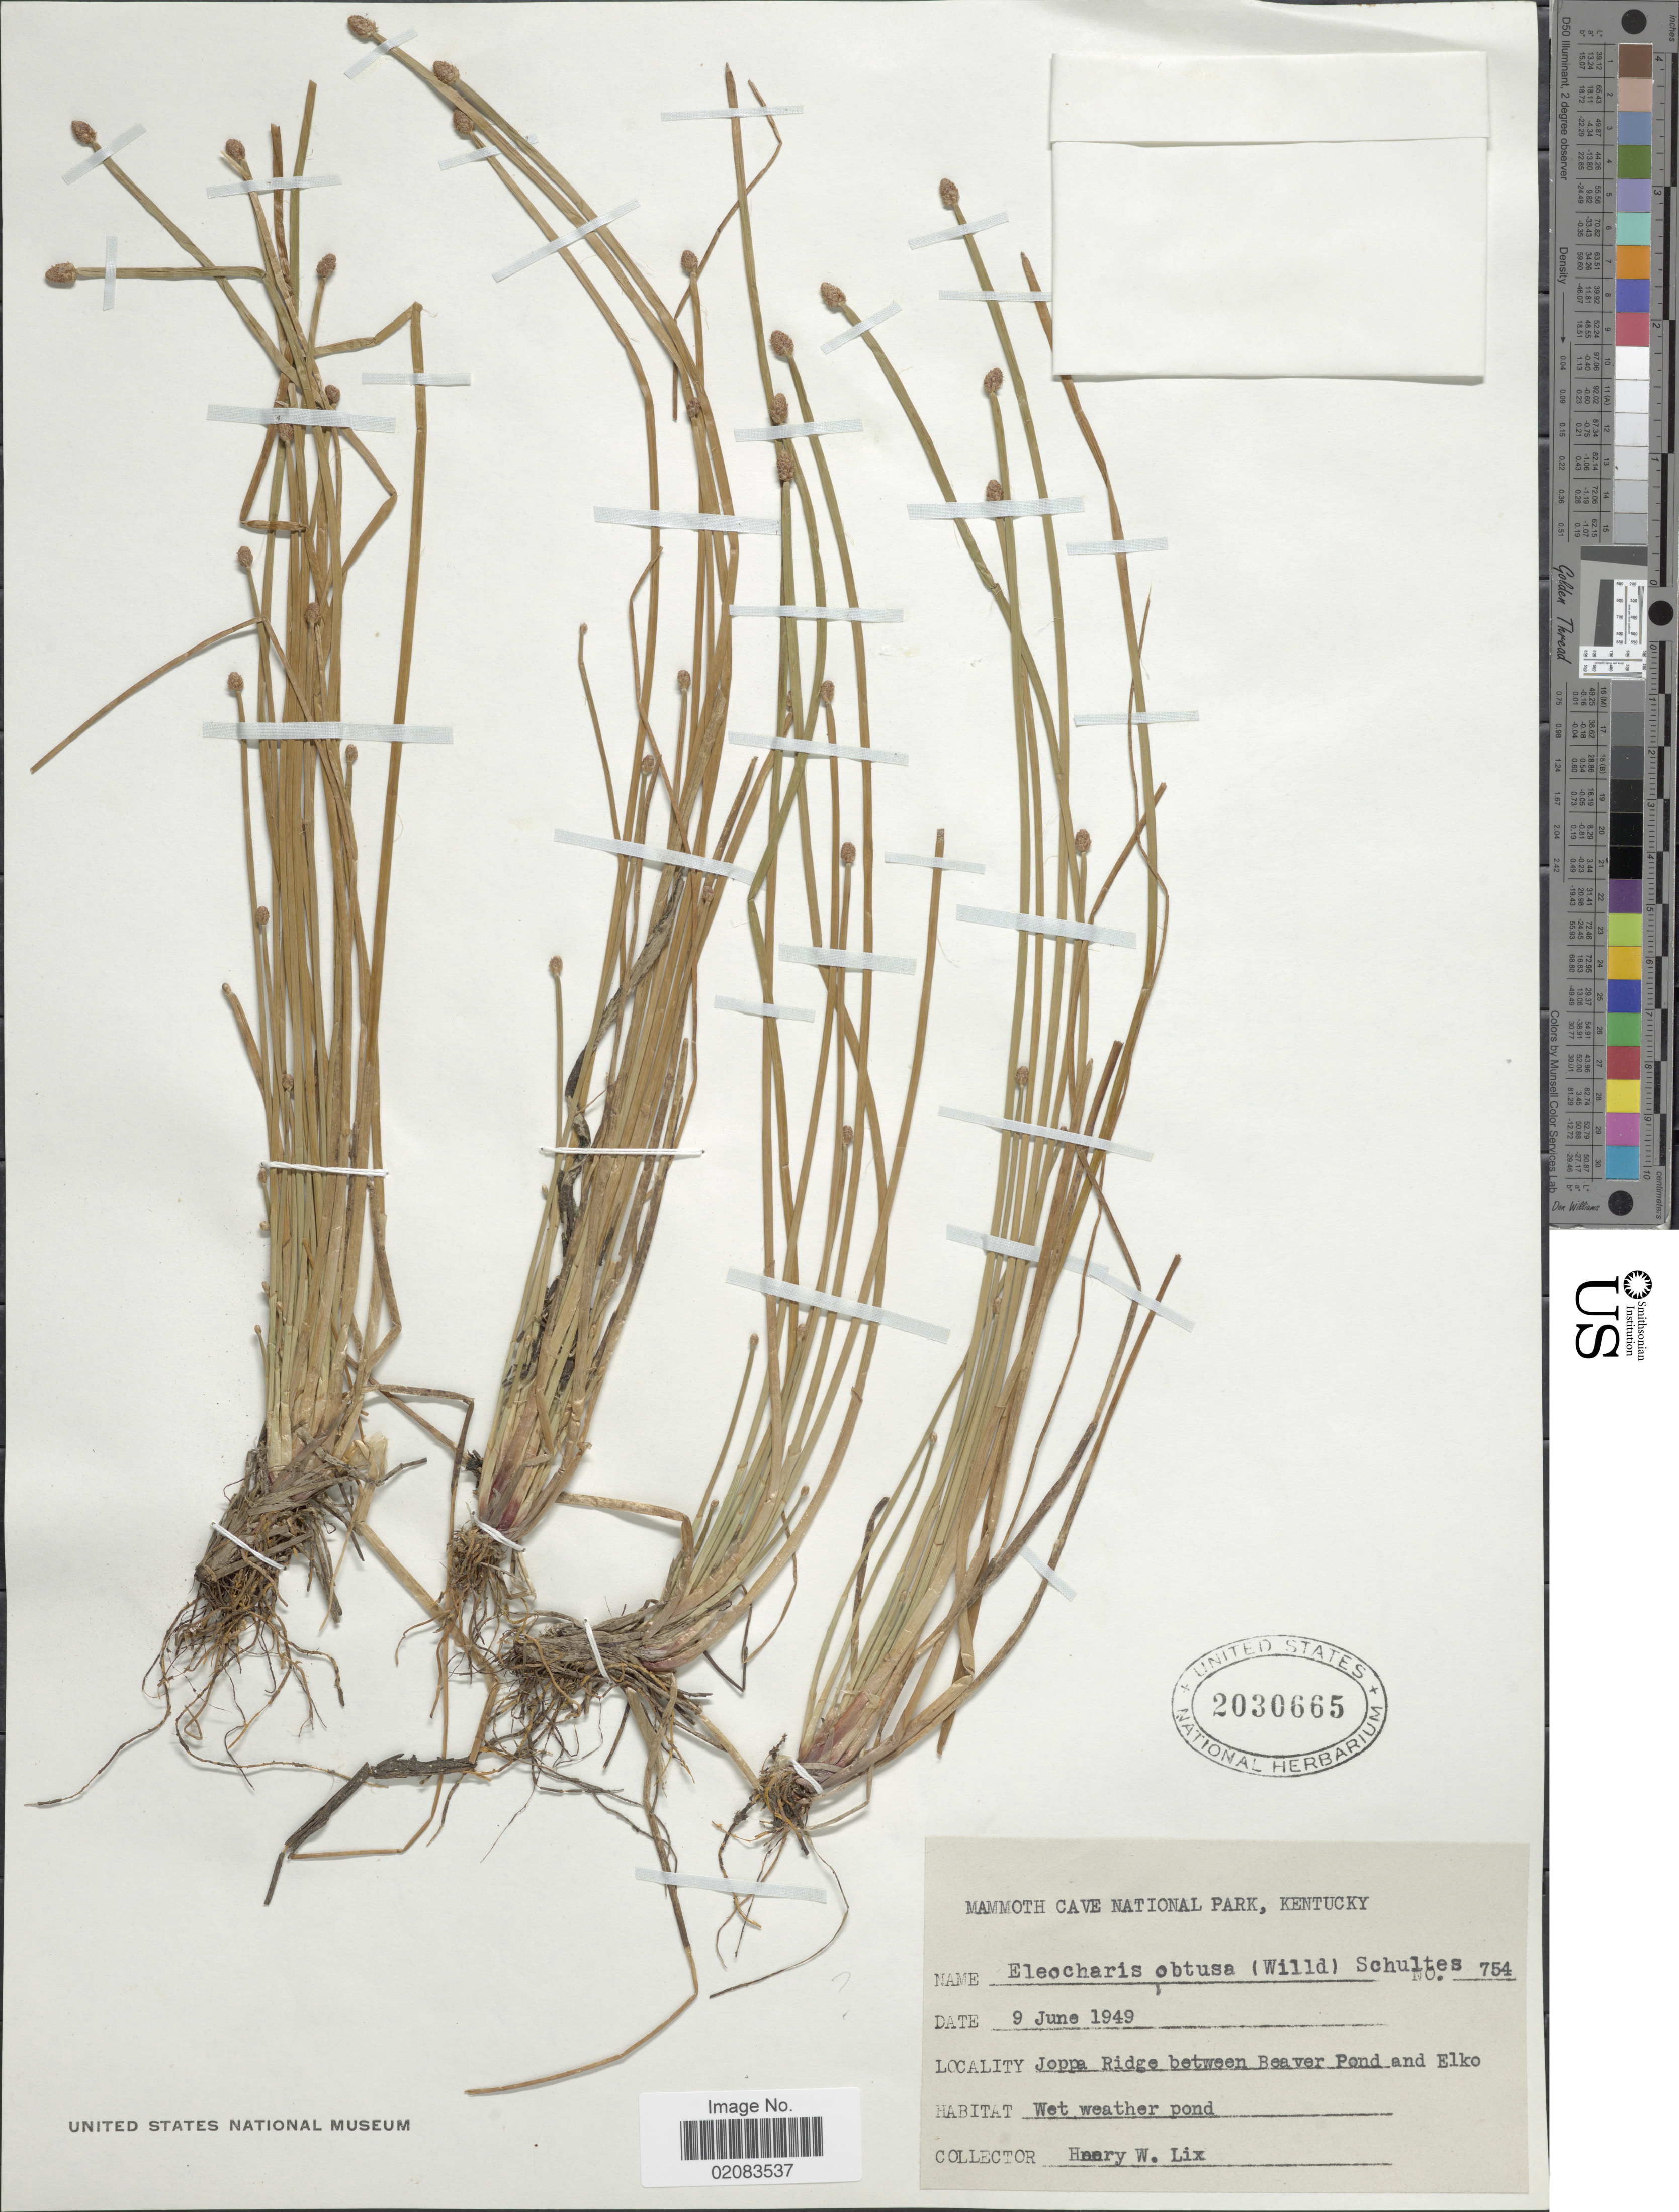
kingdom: Plantae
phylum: Tracheophyta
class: Liliopsida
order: Poales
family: Cyperaceae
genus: Eleocharis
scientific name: Eleocharis obtusa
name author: (Willd.) Schult.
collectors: H. W. Lix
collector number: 754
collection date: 1949-06-09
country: United States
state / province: Kentucky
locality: Mammoth Cave National Park, Joppa Ridge between Beaver Pond and Elko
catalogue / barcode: US 2030665